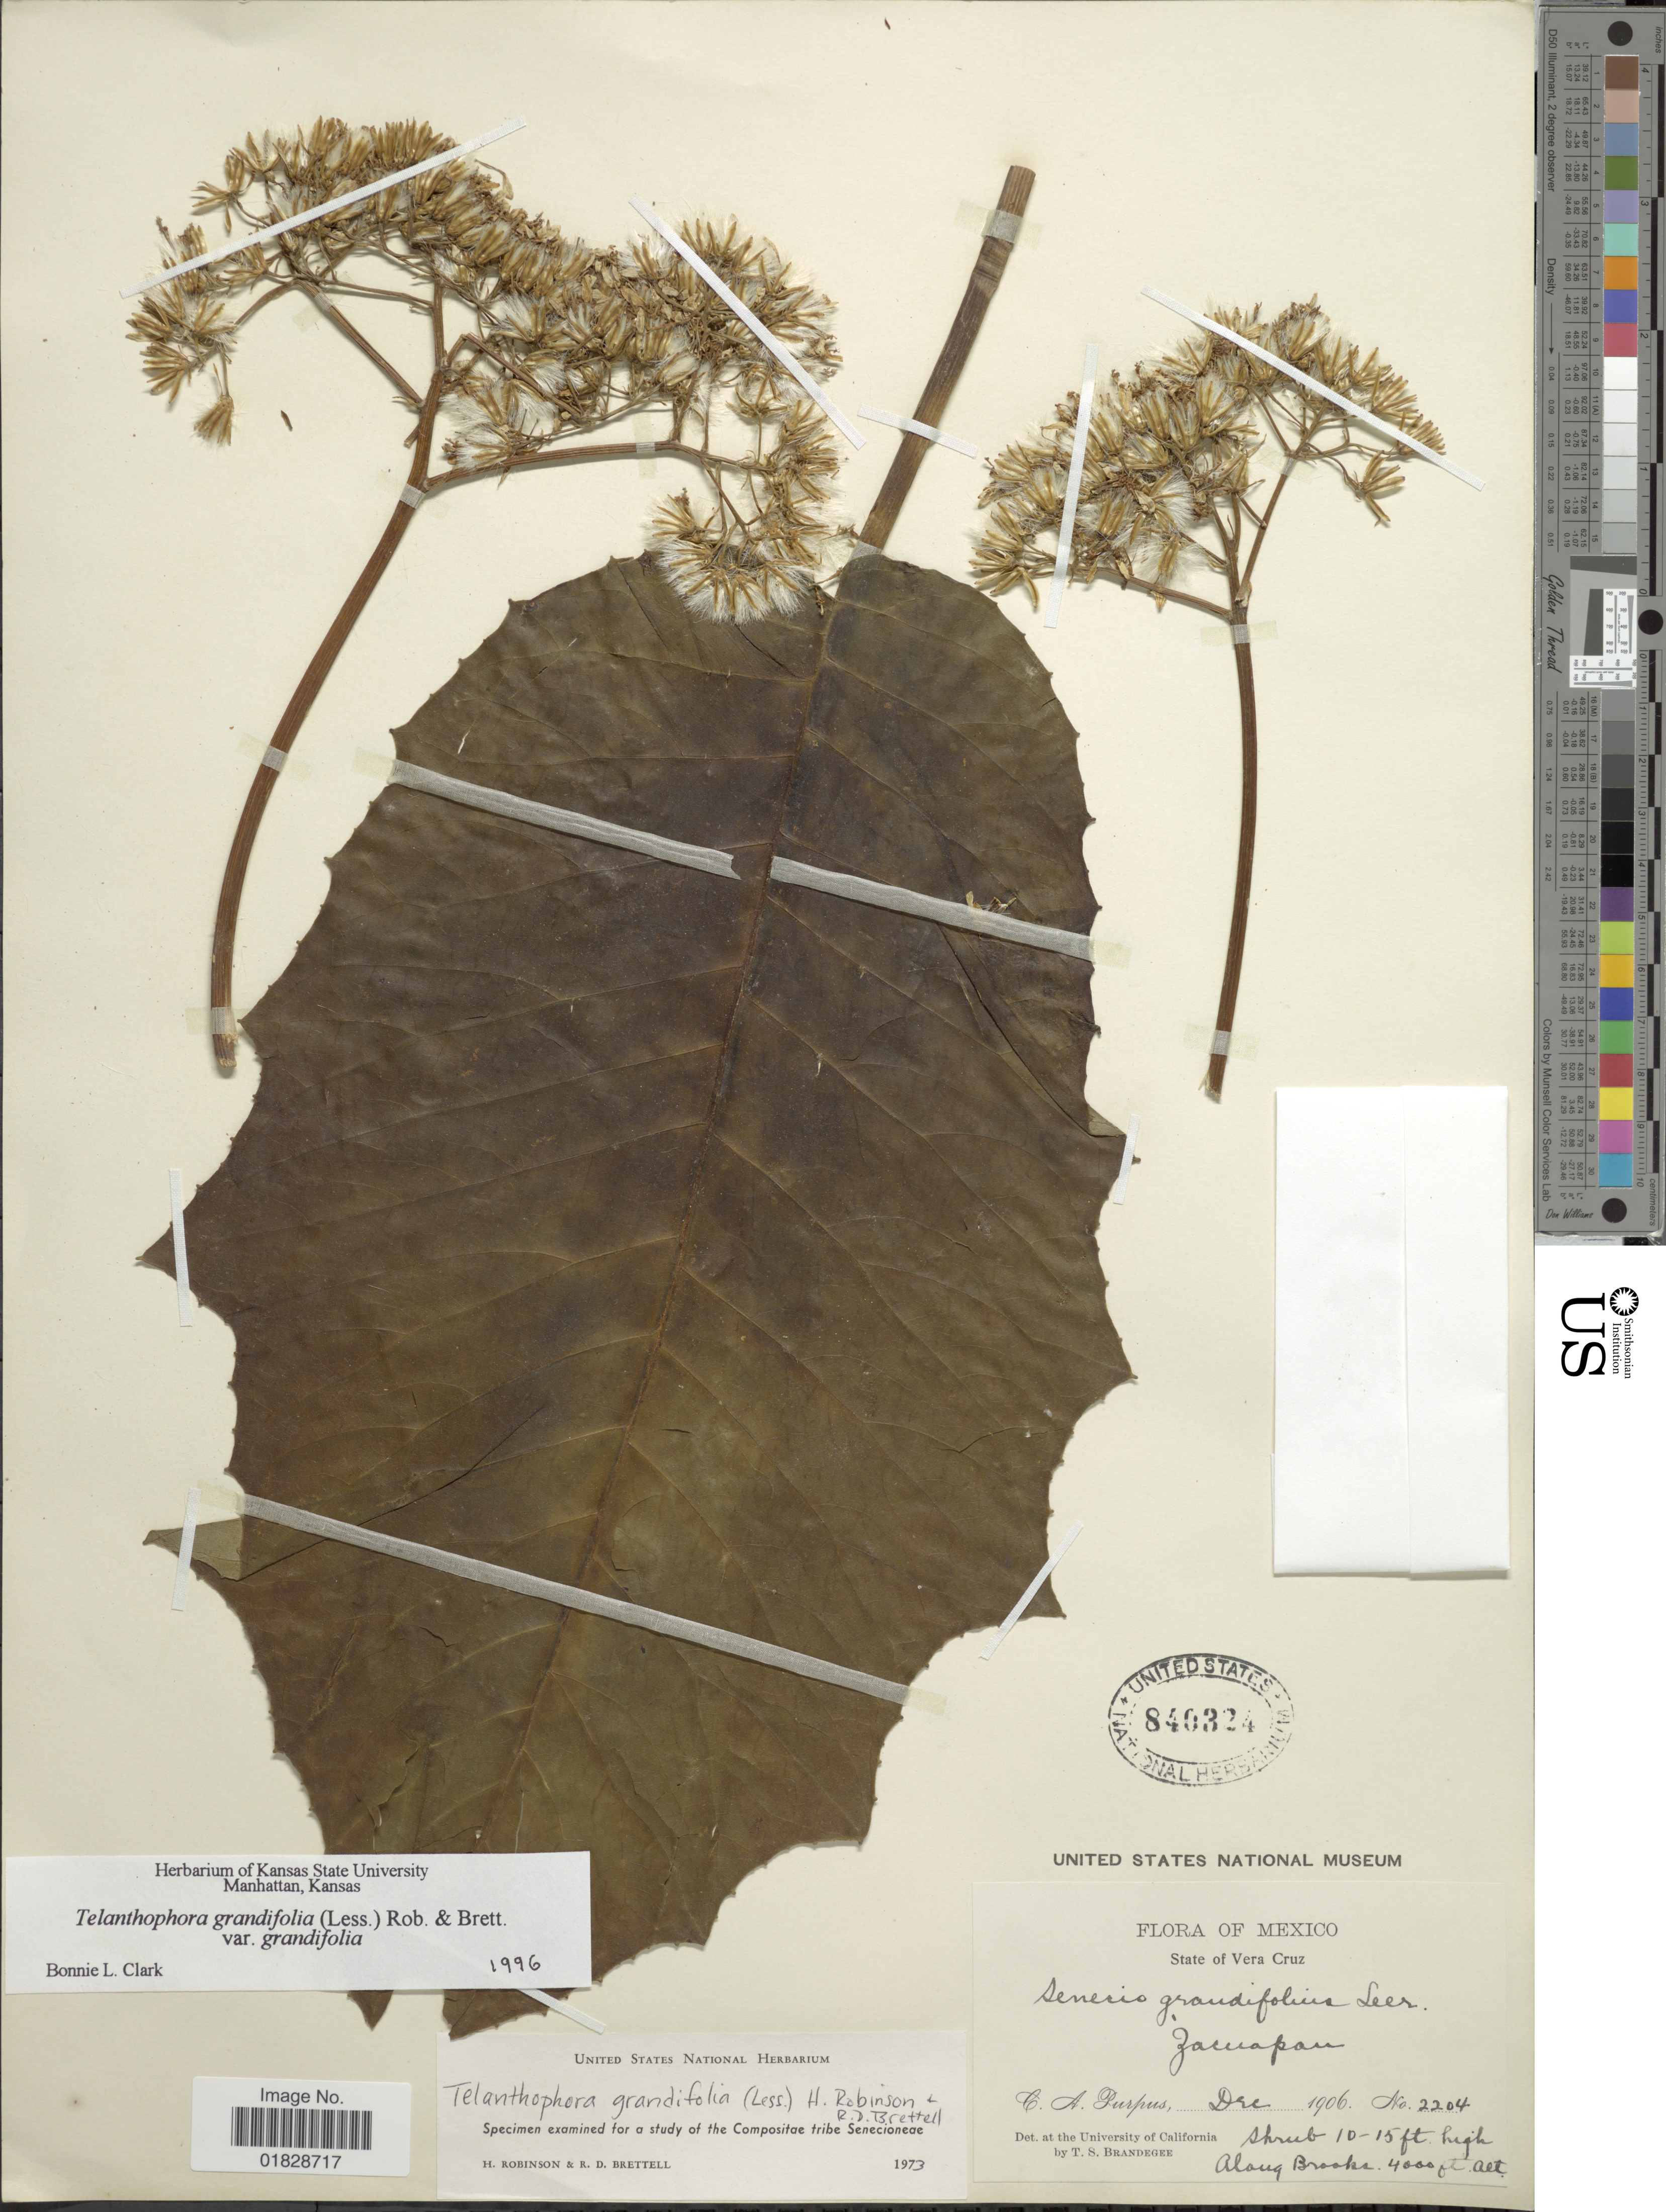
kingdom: Plantae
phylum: Tracheophyta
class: Magnoliopsida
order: Asterales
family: Asteraceae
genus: Telanthophora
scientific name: Telanthophora grandifolia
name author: (Less.) H. Rob. & Brettell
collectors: C. A. Purpus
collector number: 2204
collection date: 1906-12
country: Mexico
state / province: Veracruz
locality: State of Vera Cruz. Zacuapan. Along Brooks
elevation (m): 1219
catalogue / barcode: US 840324